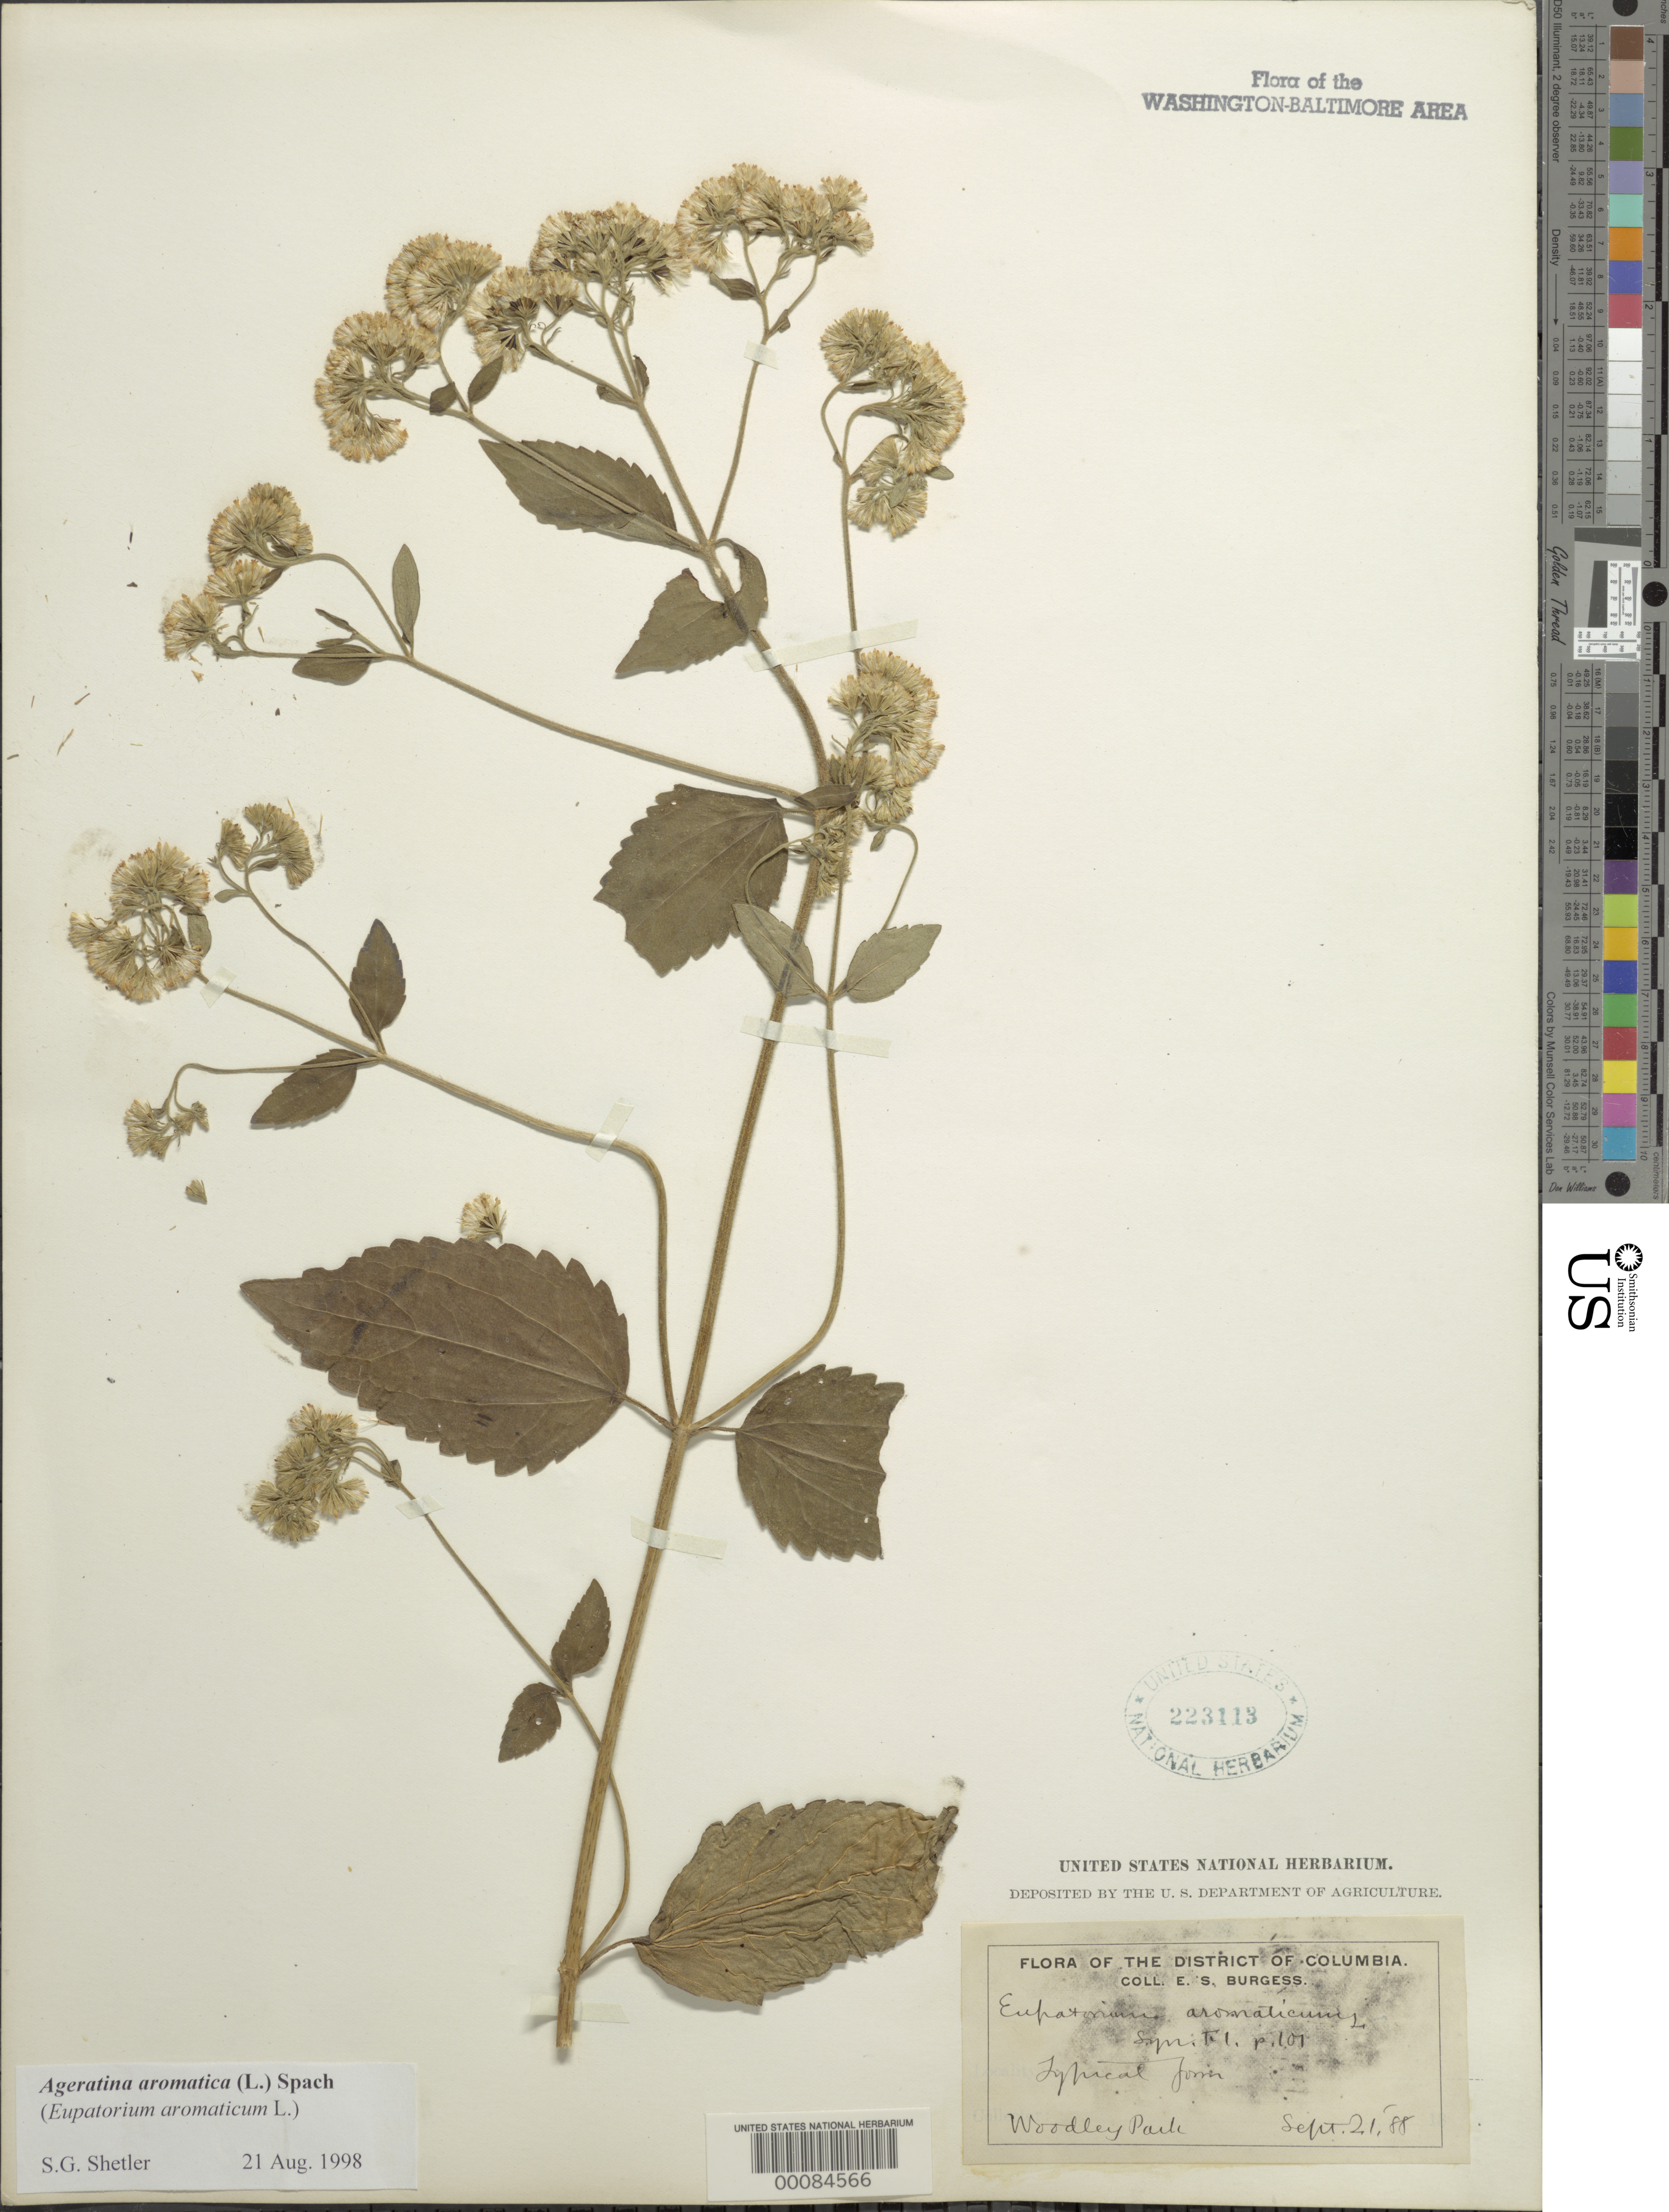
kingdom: Plantae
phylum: Tracheophyta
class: Magnoliopsida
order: Asterales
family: Asteraceae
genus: Ageratina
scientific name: Ageratina aromatica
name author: (L.) Spach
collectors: E. Burgess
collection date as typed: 21 Sep 1888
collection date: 1888-09-21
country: United States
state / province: District of Columbia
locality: Woodley Park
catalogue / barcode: US 223113